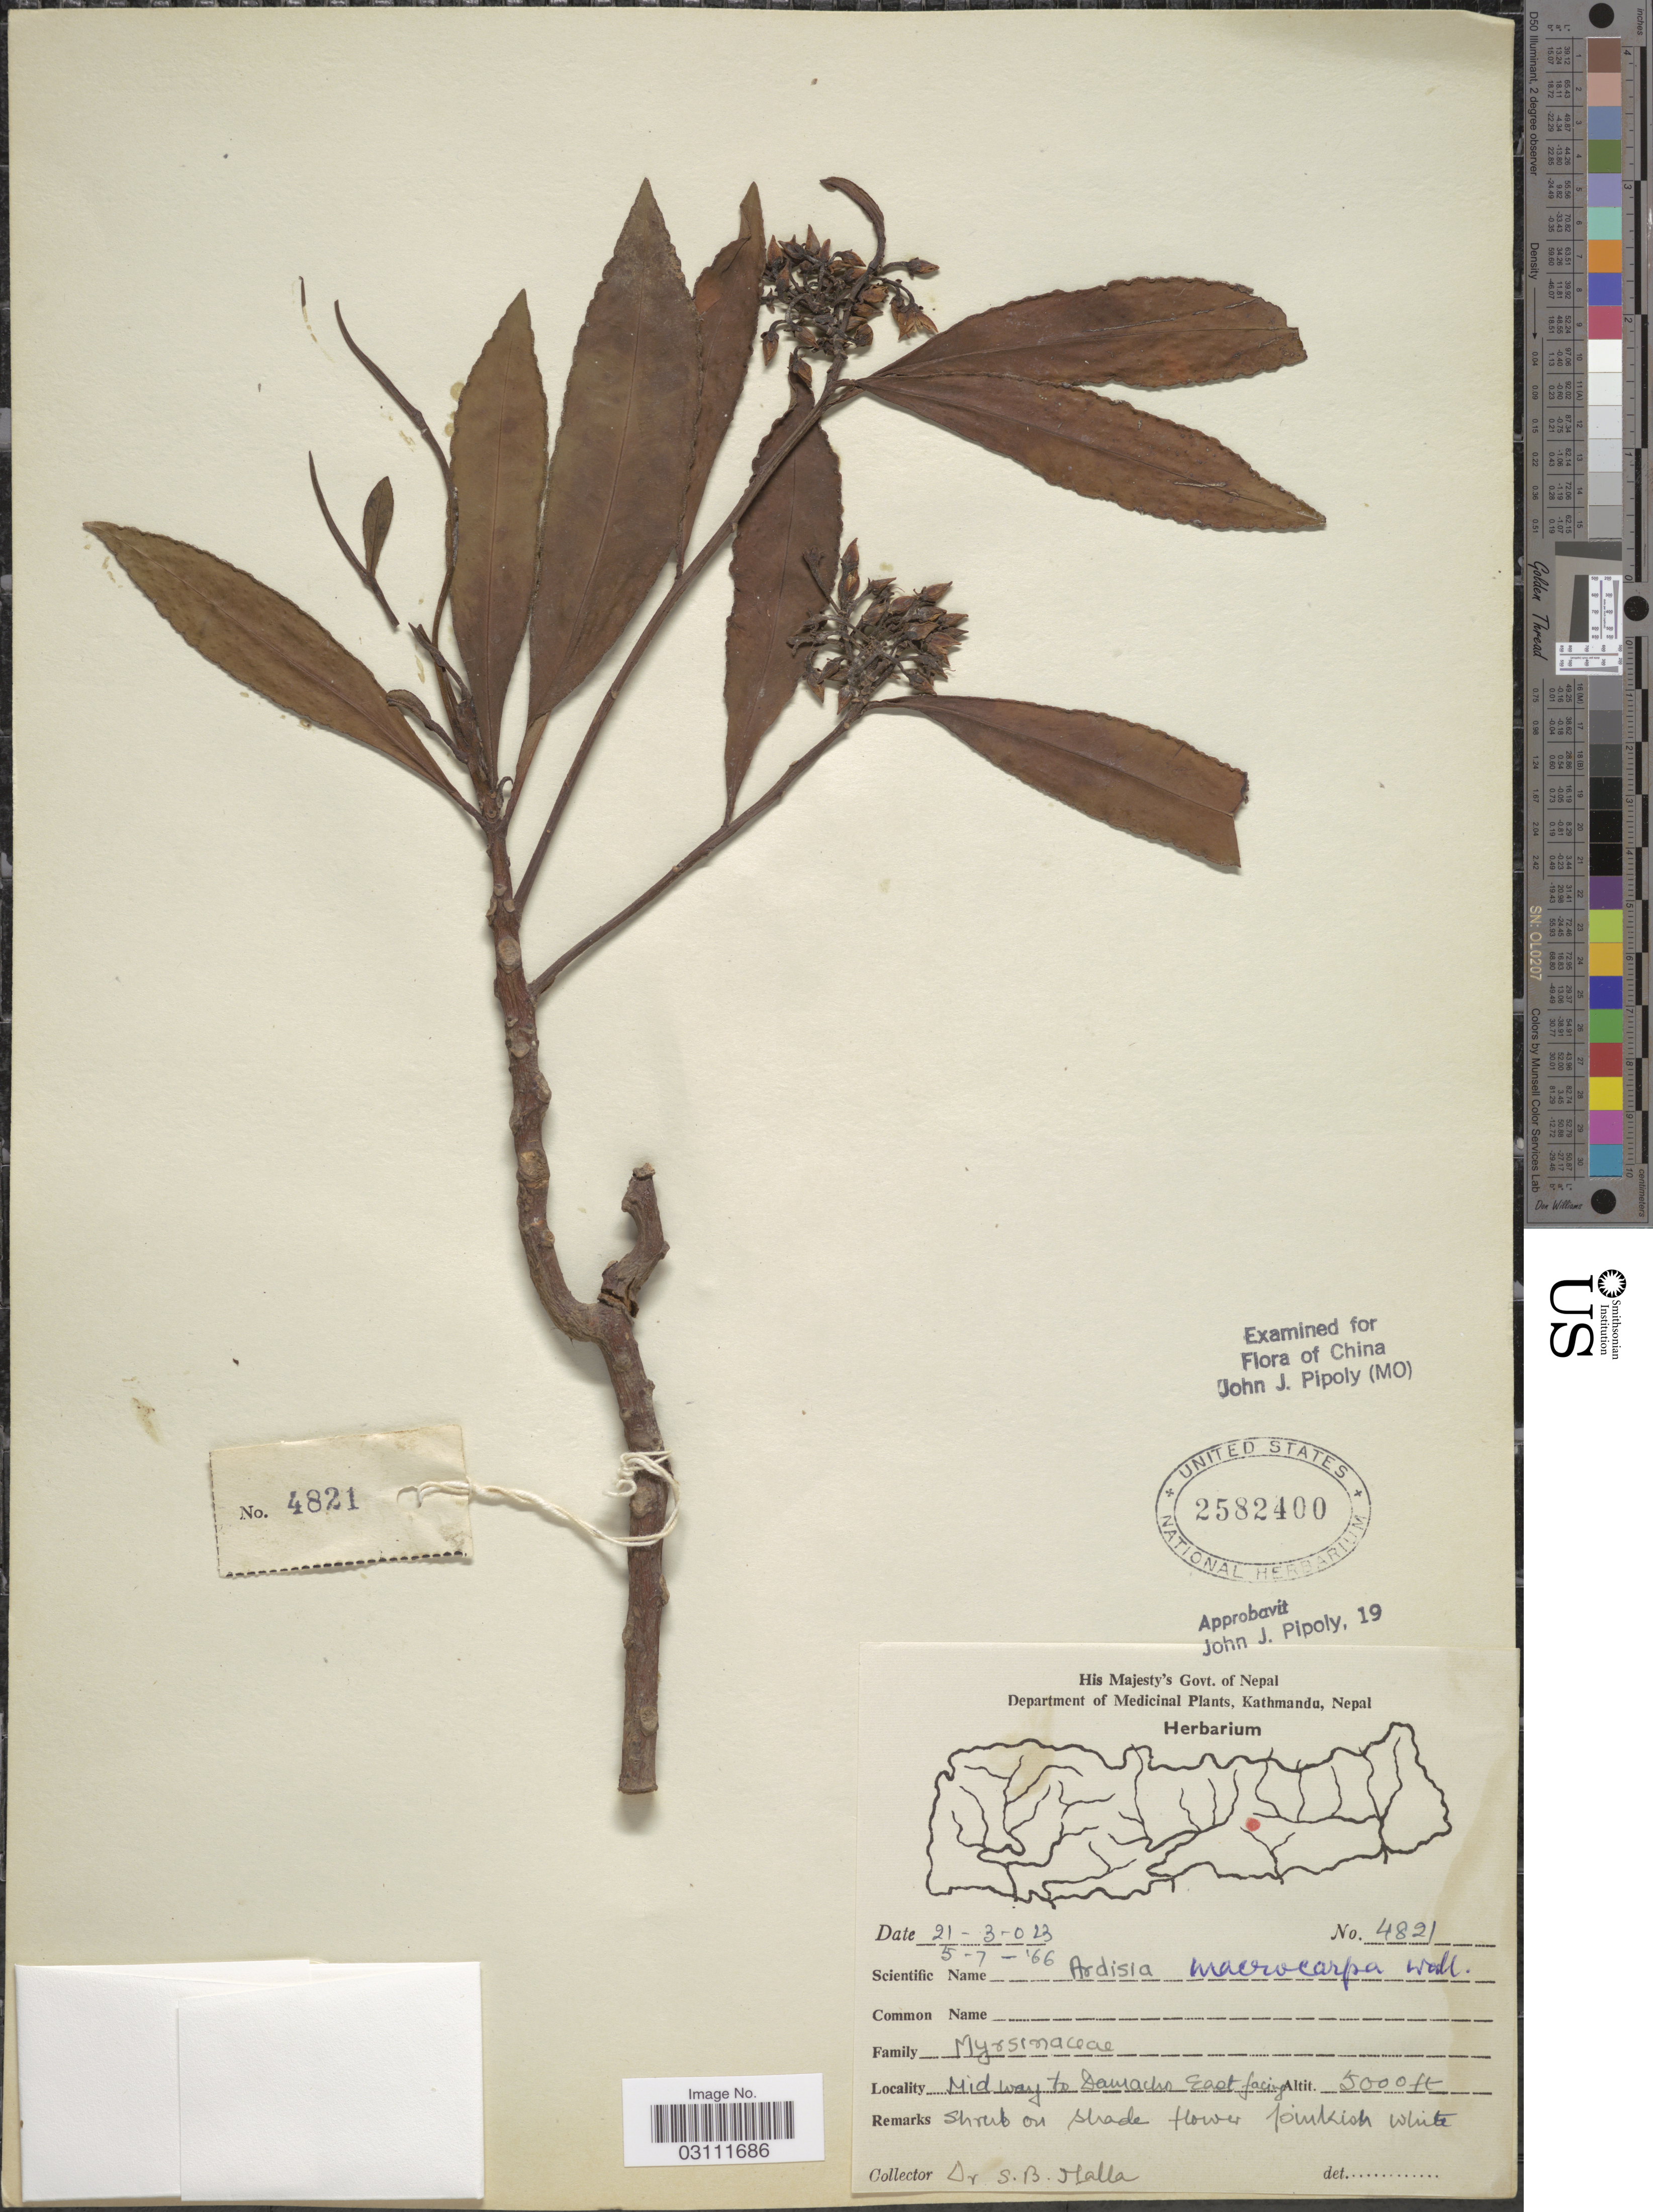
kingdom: Plantae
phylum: Tracheophyta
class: Magnoliopsida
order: Ericales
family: Primulaceae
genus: Ardisia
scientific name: Ardisia macrocarpa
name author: Wall.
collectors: S. Malla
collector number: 4821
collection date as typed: Transcribed d/m/y: 5/7/66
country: Nepal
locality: Midway to Damacho East facing.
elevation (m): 1524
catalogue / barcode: US 2582400